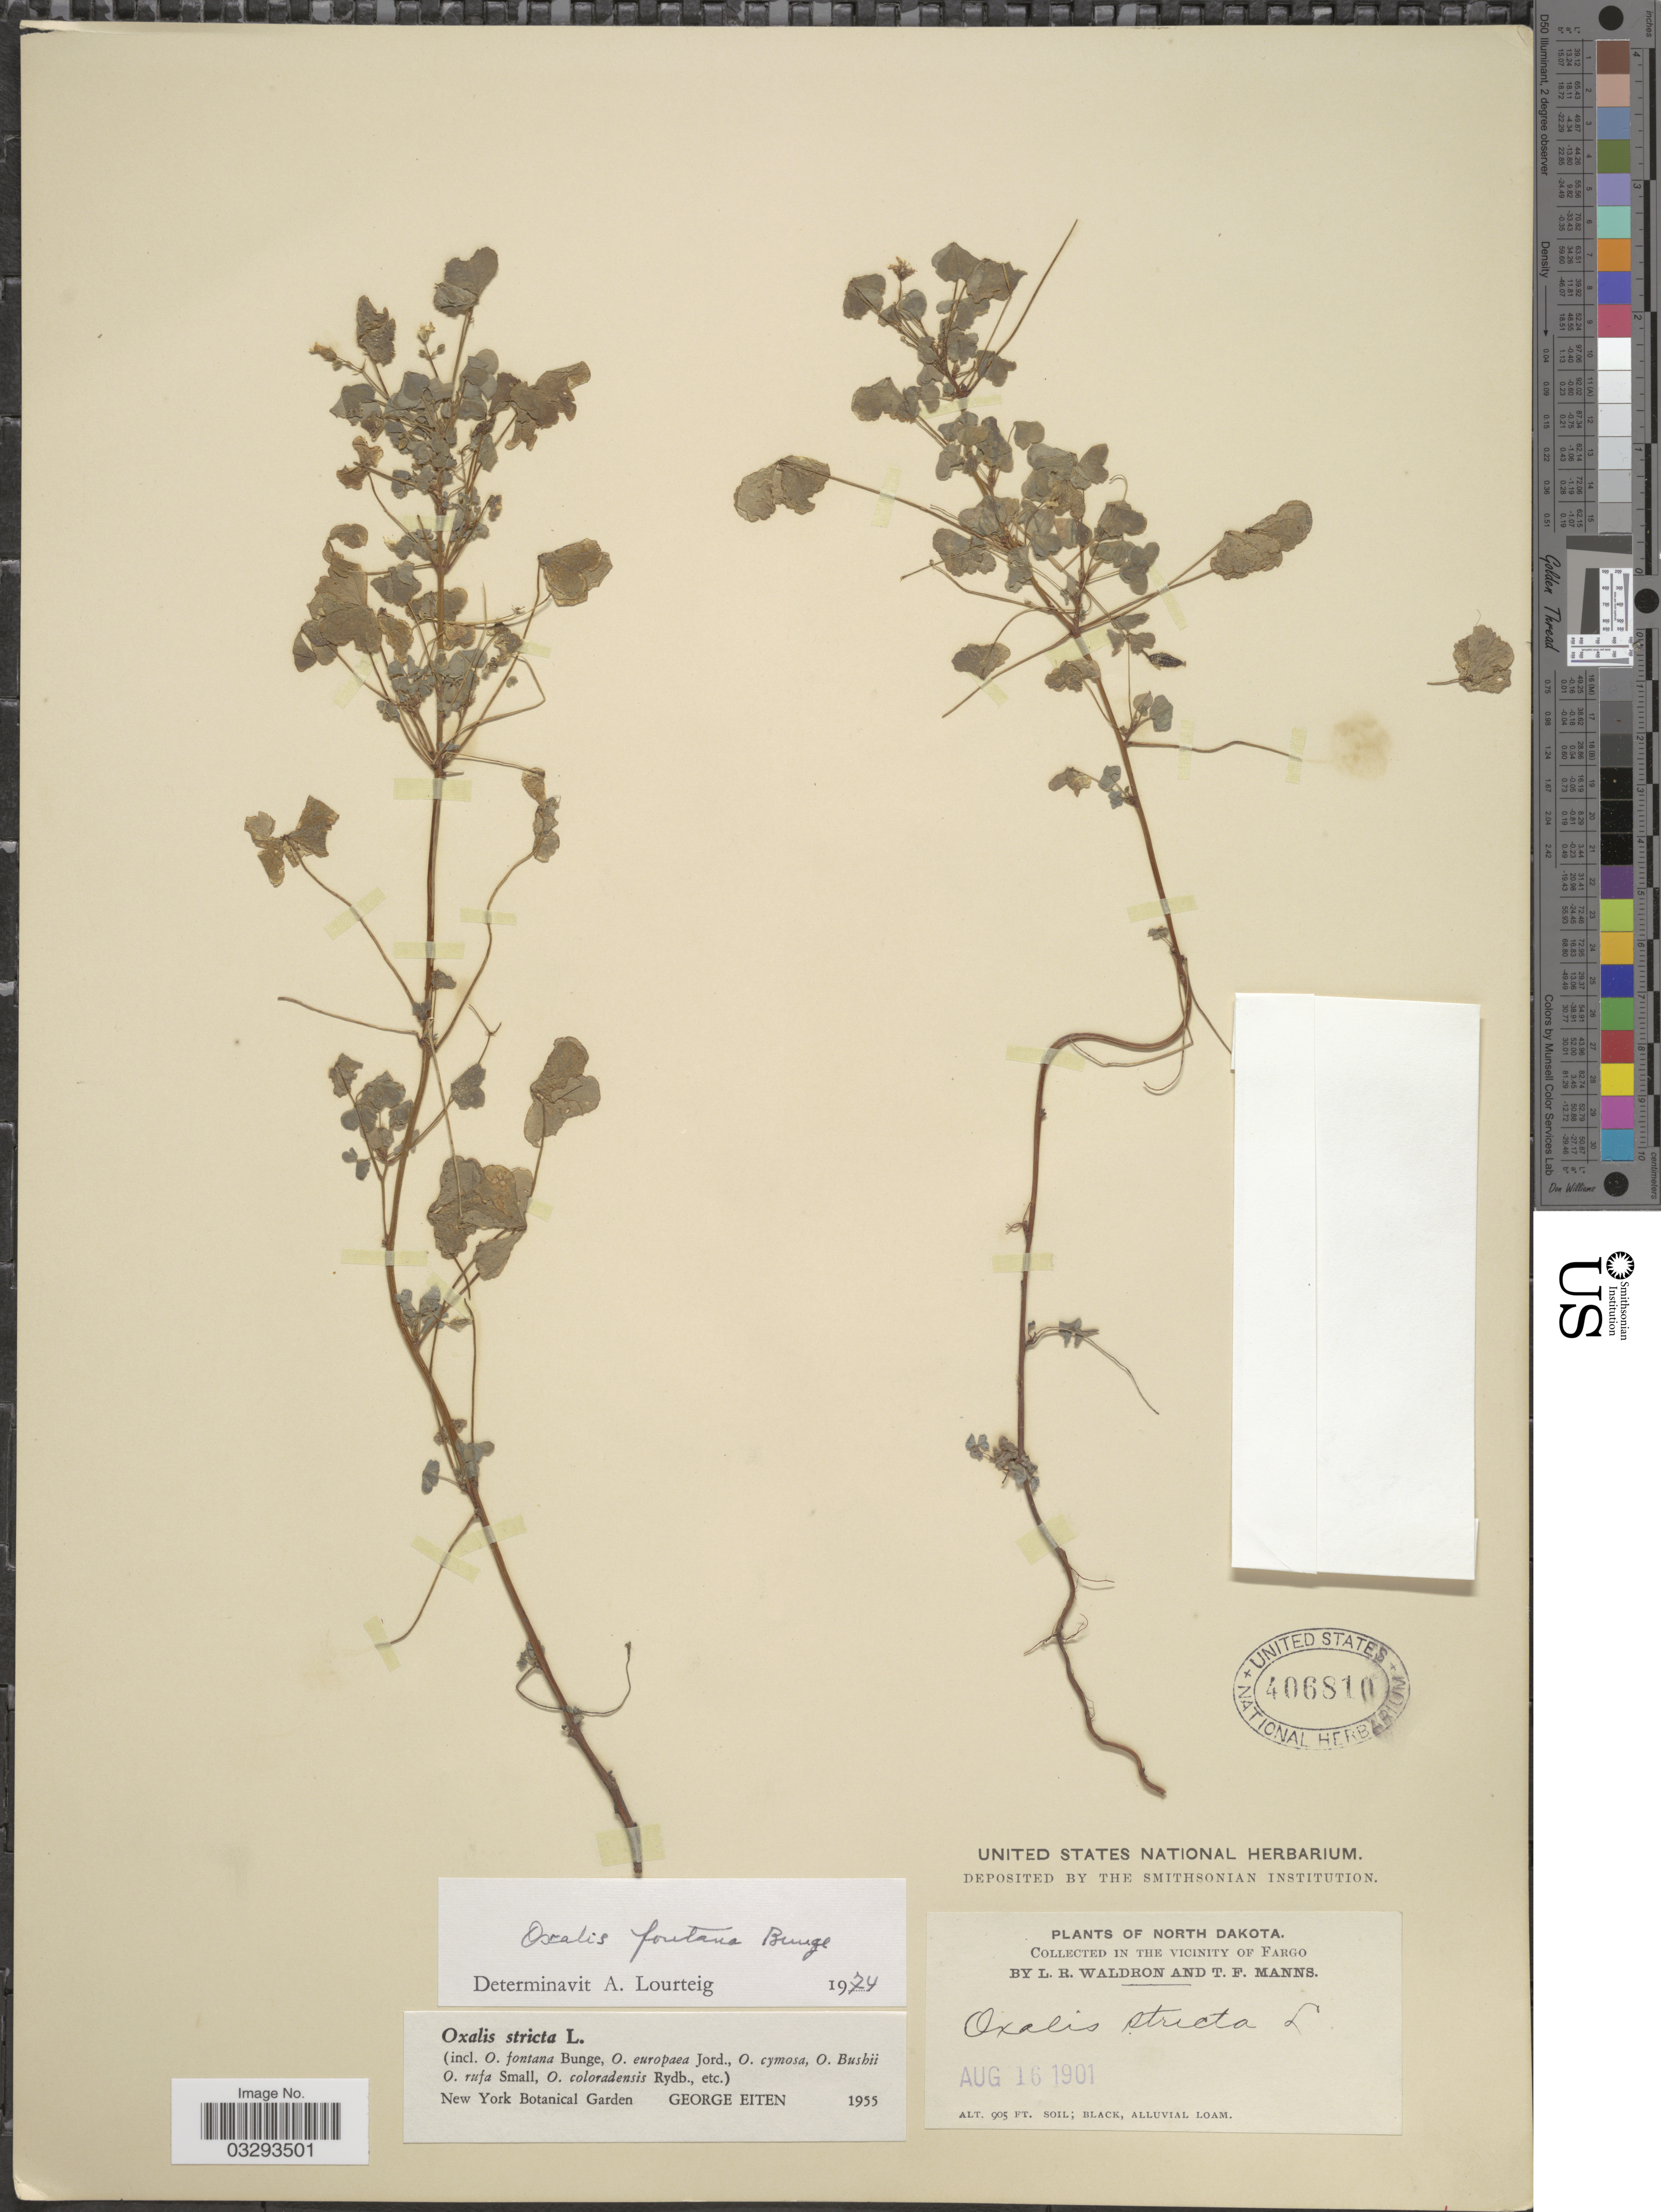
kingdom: Plantae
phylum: Tracheophyta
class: Magnoliopsida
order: Oxalidales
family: Oxalidaceae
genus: Oxalis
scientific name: Oxalis fontana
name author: Bunge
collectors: L. Waldron & T. Manns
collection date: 1901-08-16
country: United States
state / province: North Dakota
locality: In the vicinity of Fargo.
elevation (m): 276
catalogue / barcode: US 406810